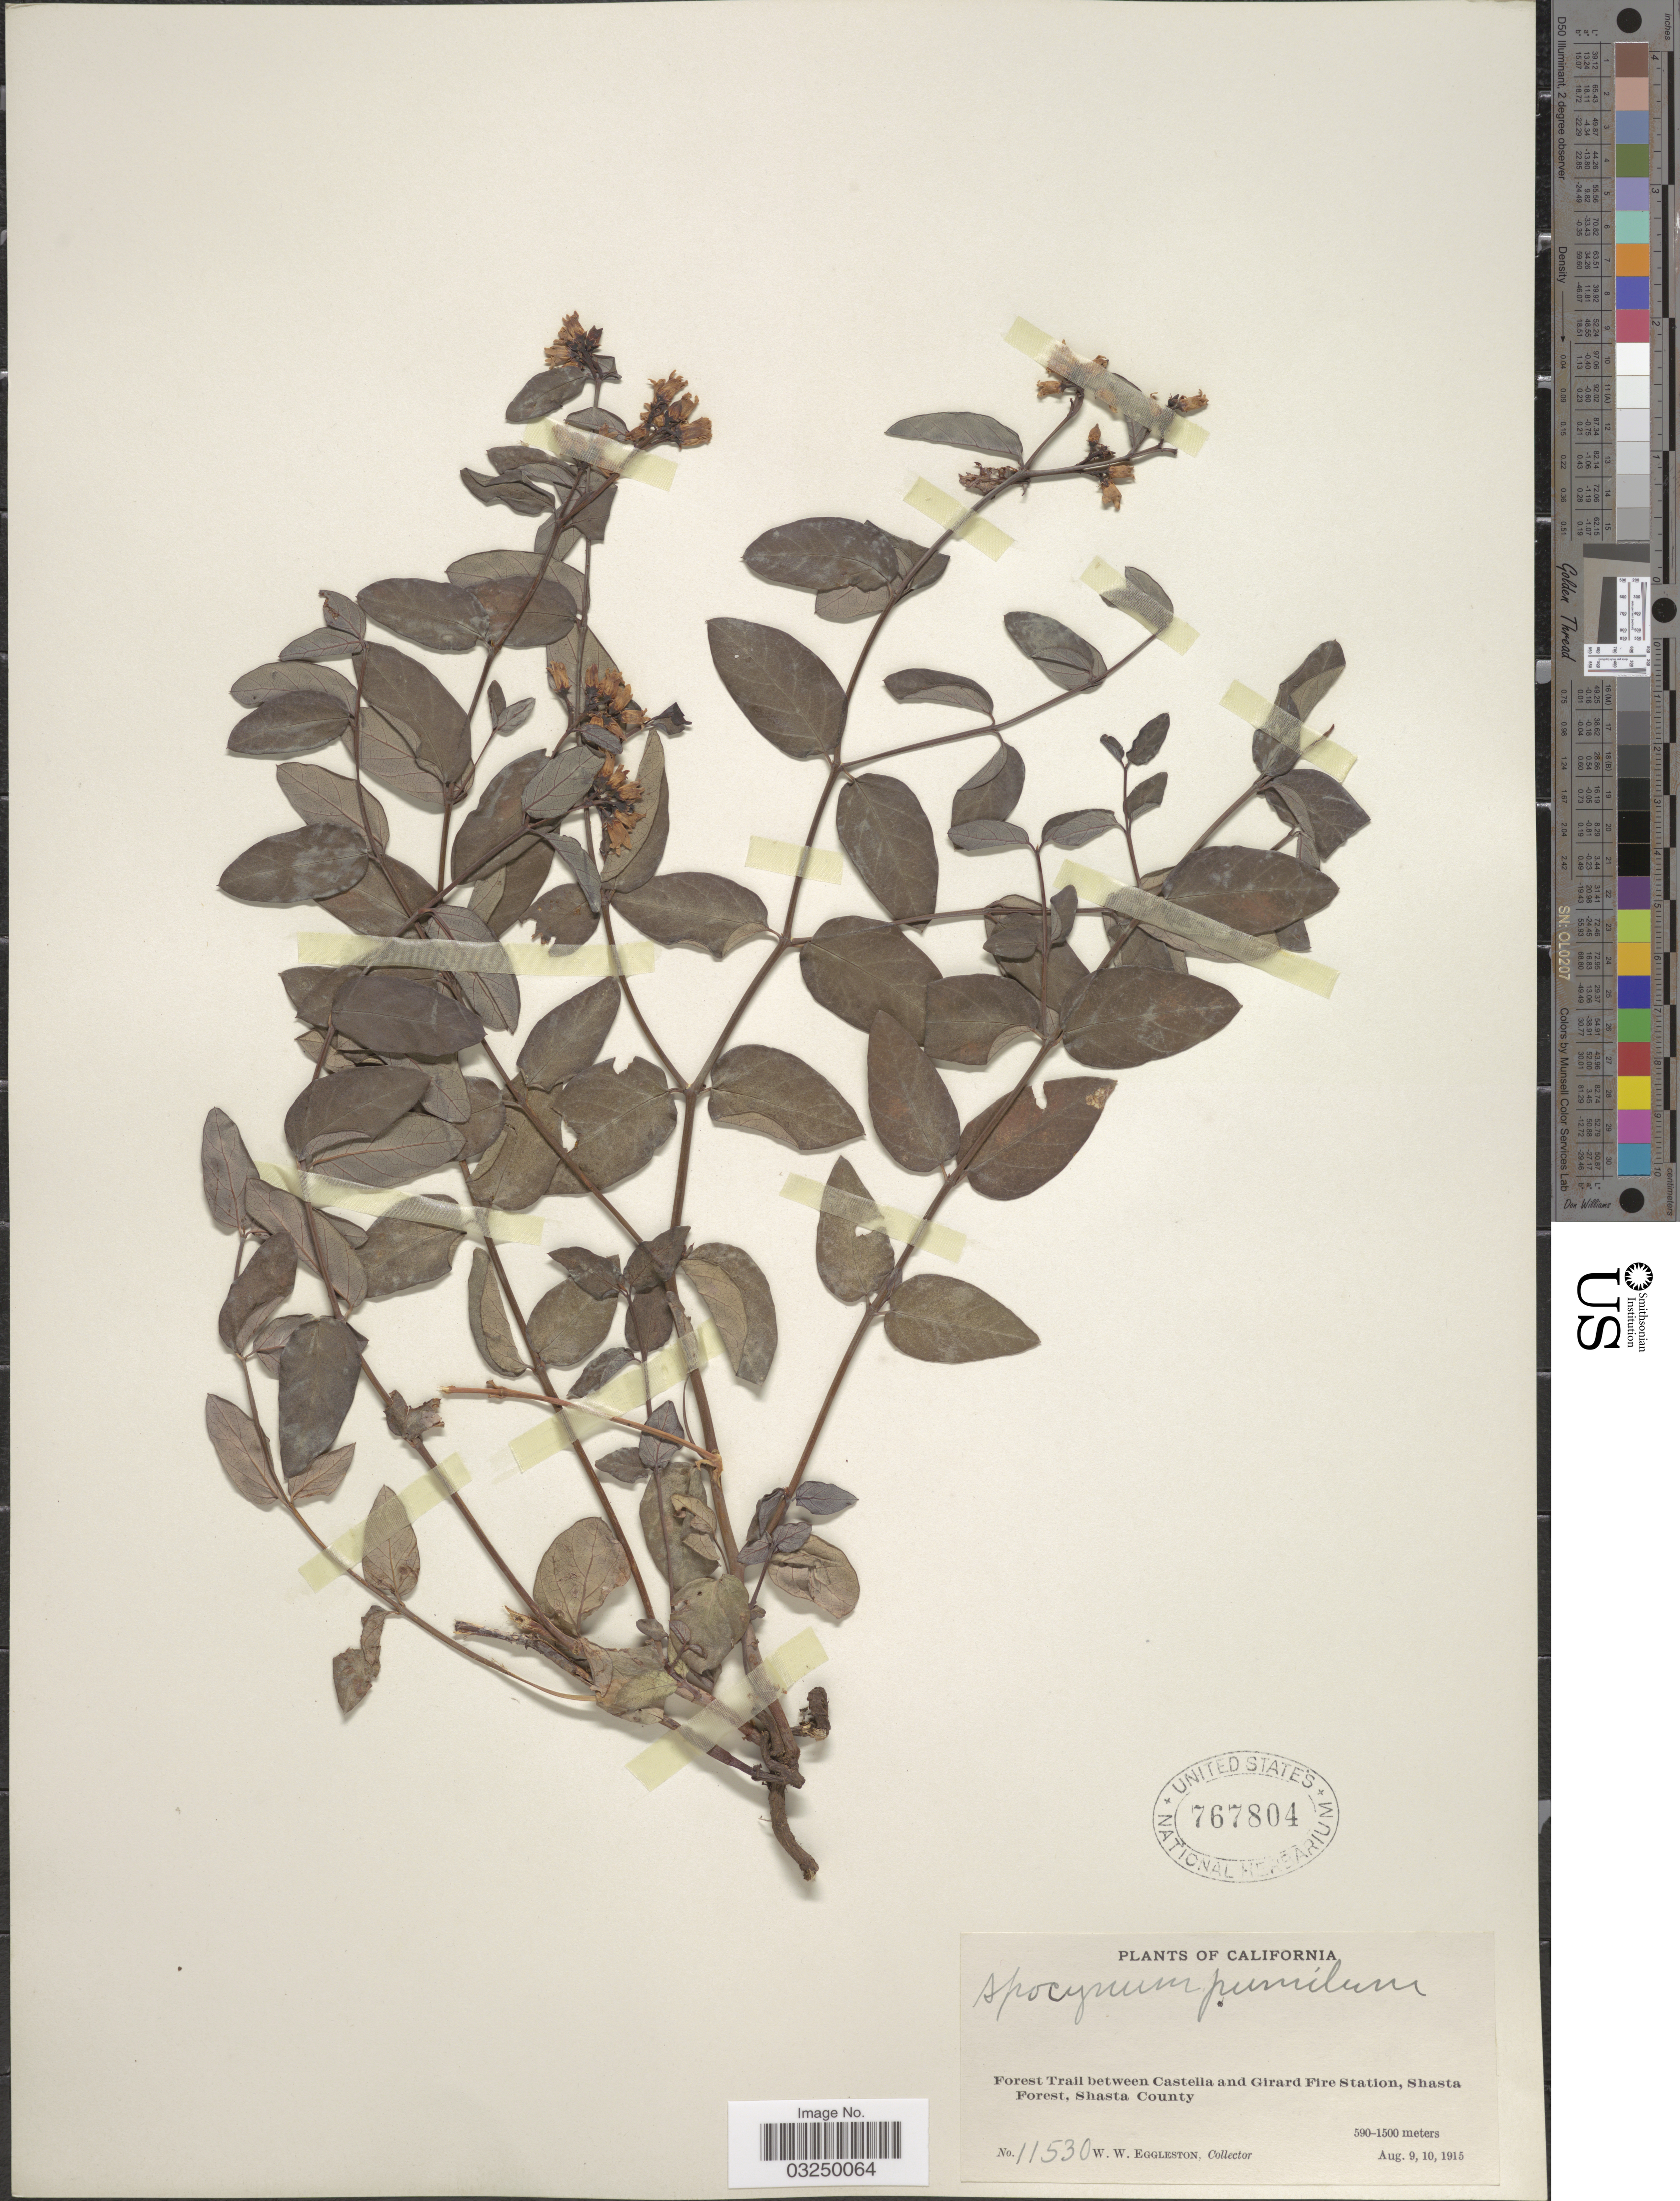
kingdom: Plantae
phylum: Tracheophyta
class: Magnoliopsida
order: Gentianales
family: Apocynaceae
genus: Apocynum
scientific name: Apocynum pumilum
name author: (A. Gray) Greene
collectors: W. W. Eggleston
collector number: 11530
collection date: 1915-08-09/1915-08-10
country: United States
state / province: California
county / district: Shasta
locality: Forest Trail between Castella and Girard Fire Station, Shasta Forest, Shasta County.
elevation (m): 590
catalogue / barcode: US 767804